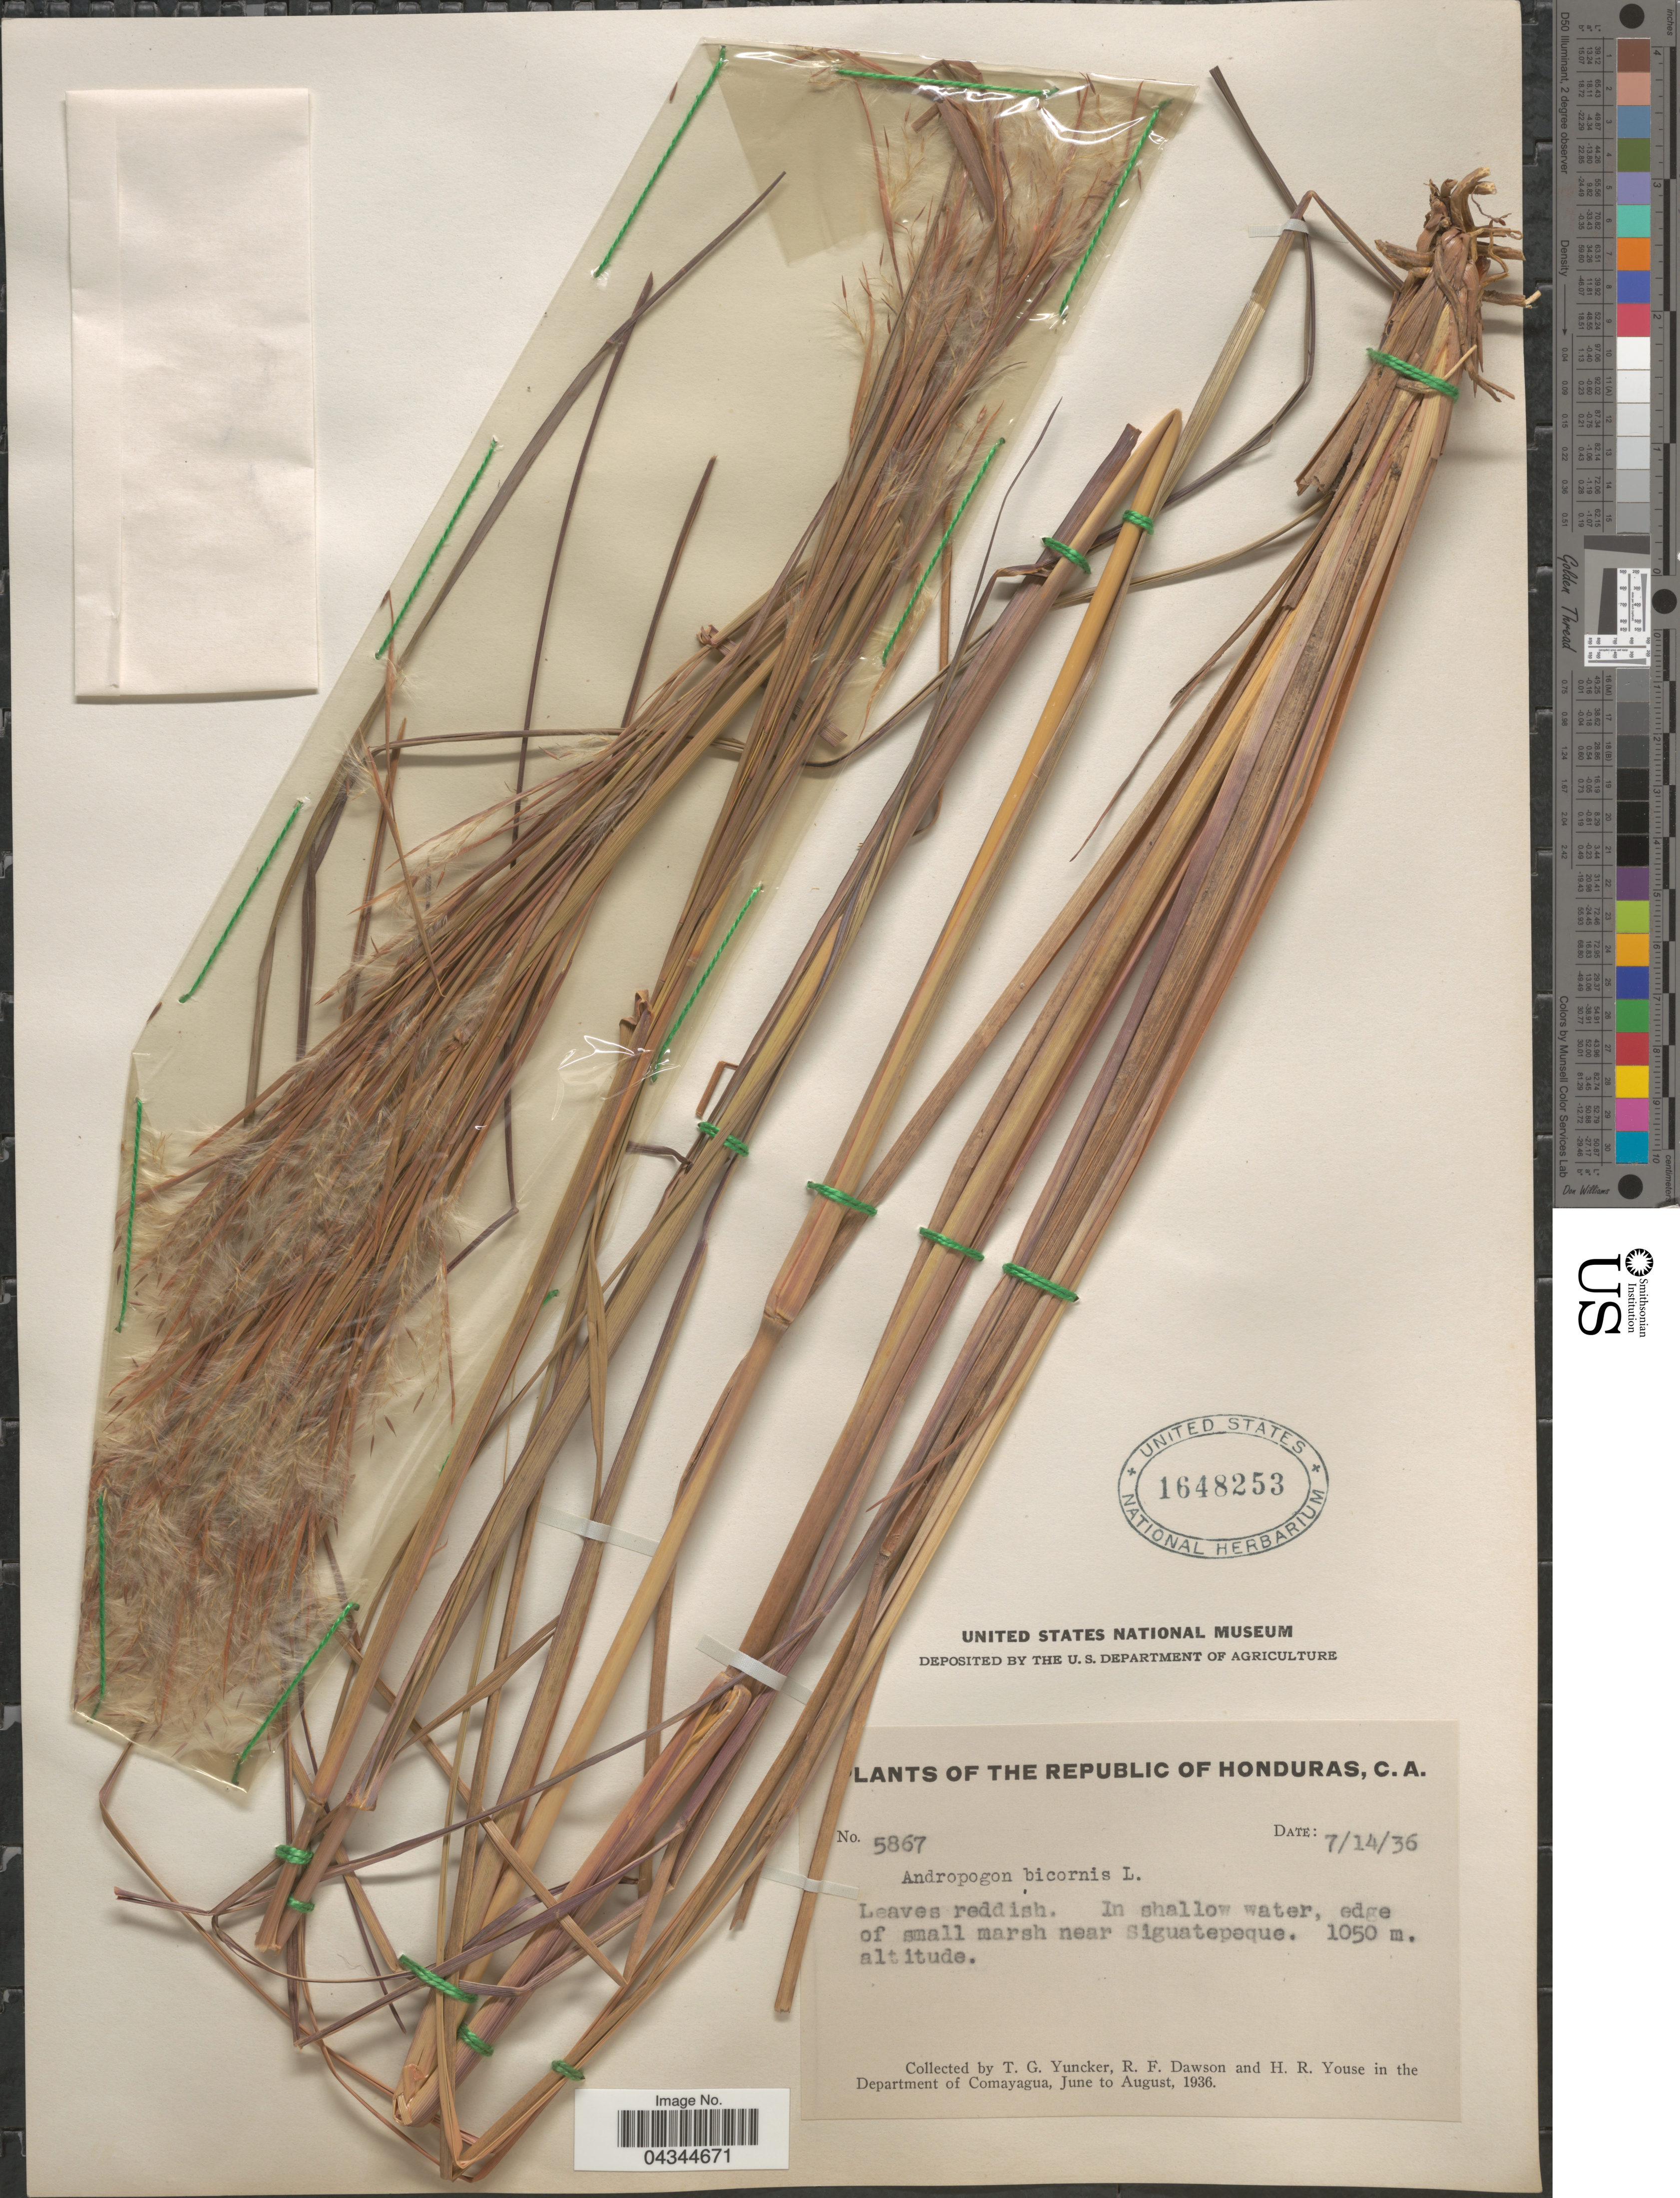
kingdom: Plantae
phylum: Tracheophyta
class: Liliopsida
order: Poales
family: Poaceae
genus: Andropogon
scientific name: Andropogon bicornis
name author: L.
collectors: T. G. Yuncker, R. F. Dawson & H. Youse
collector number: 5867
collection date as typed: Transcribed d/m/y: 14/7/36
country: Honduras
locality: Republic of Honduras. In shallow water, edge of small marsh near Siguatepeque. In the Department of Comayagua.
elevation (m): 1050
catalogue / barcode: US 1648253